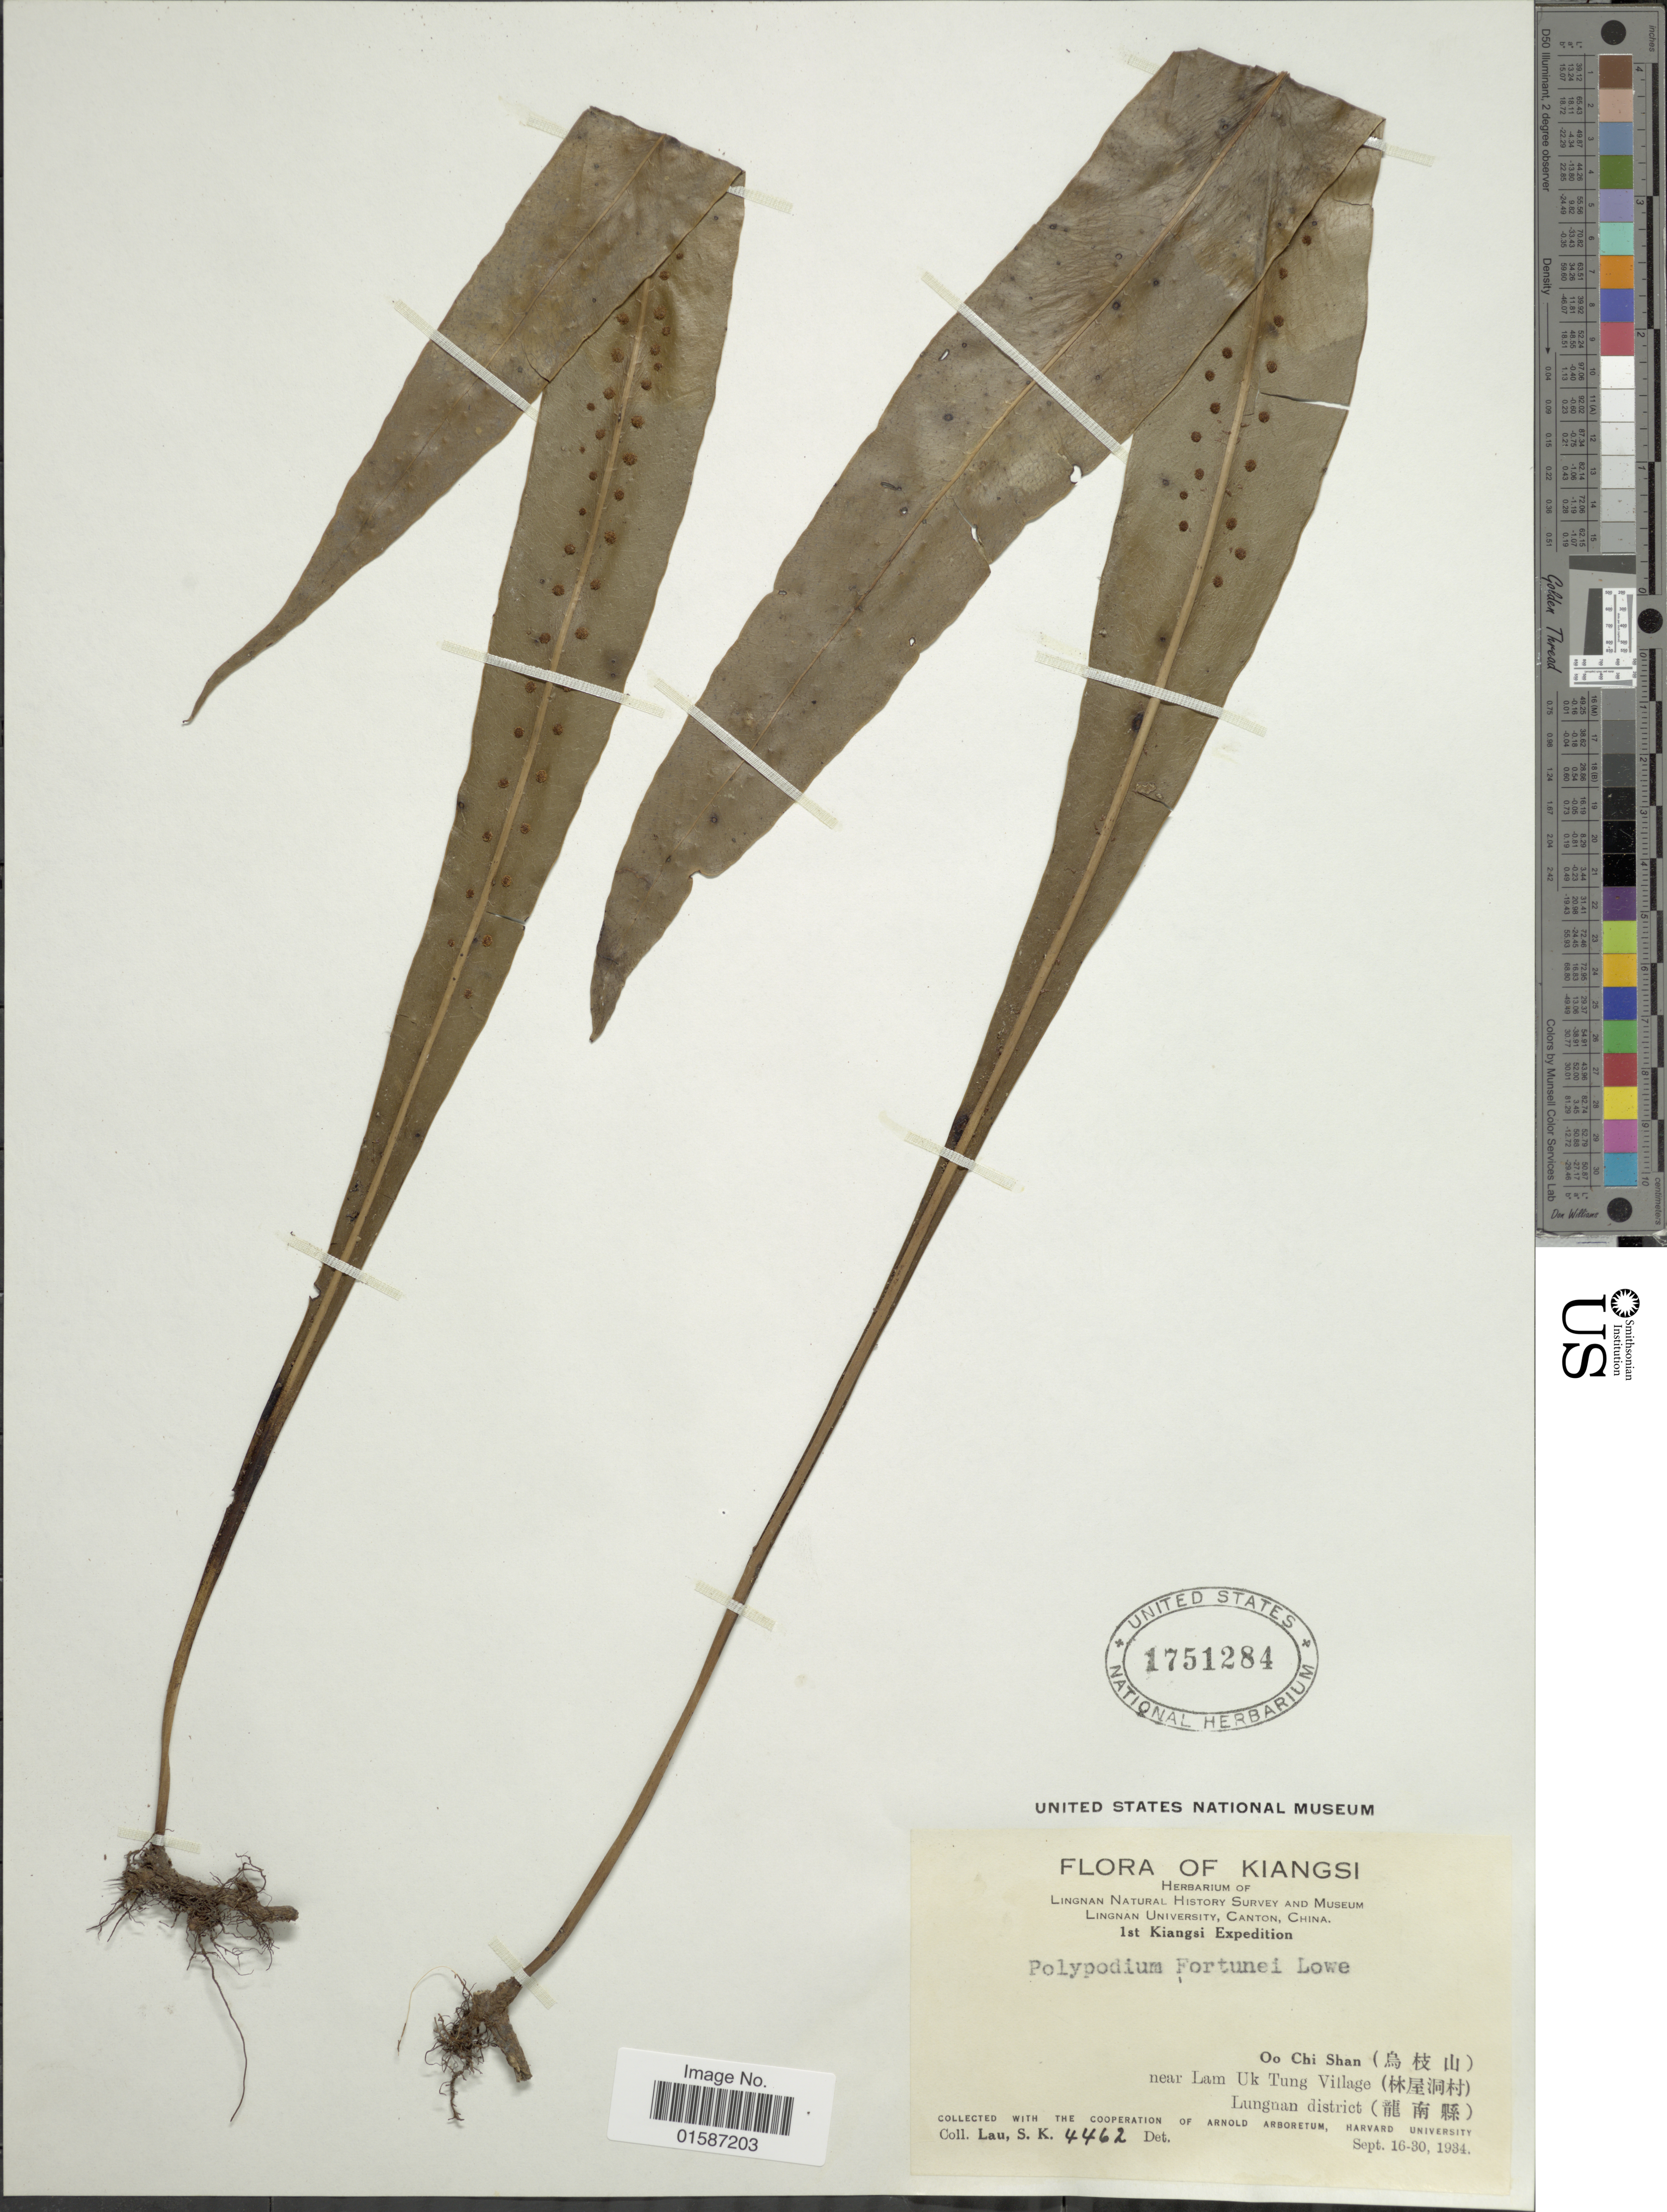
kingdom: Plantae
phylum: Tracheophyta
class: Polypodiopsida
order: Polypodiales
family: Polypodiaceae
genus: Neolepisorus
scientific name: Neolepisorus fortunei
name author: (T. Moore) Li S. Wang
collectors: S. K. Lau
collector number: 4462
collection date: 1934-09-16/1934-09-30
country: China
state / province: Jiangxi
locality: Kiangsi, Oo Chi Shan (X) near Lam Uk Tung Village (X) Lunguan district (X)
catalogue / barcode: US 1751284